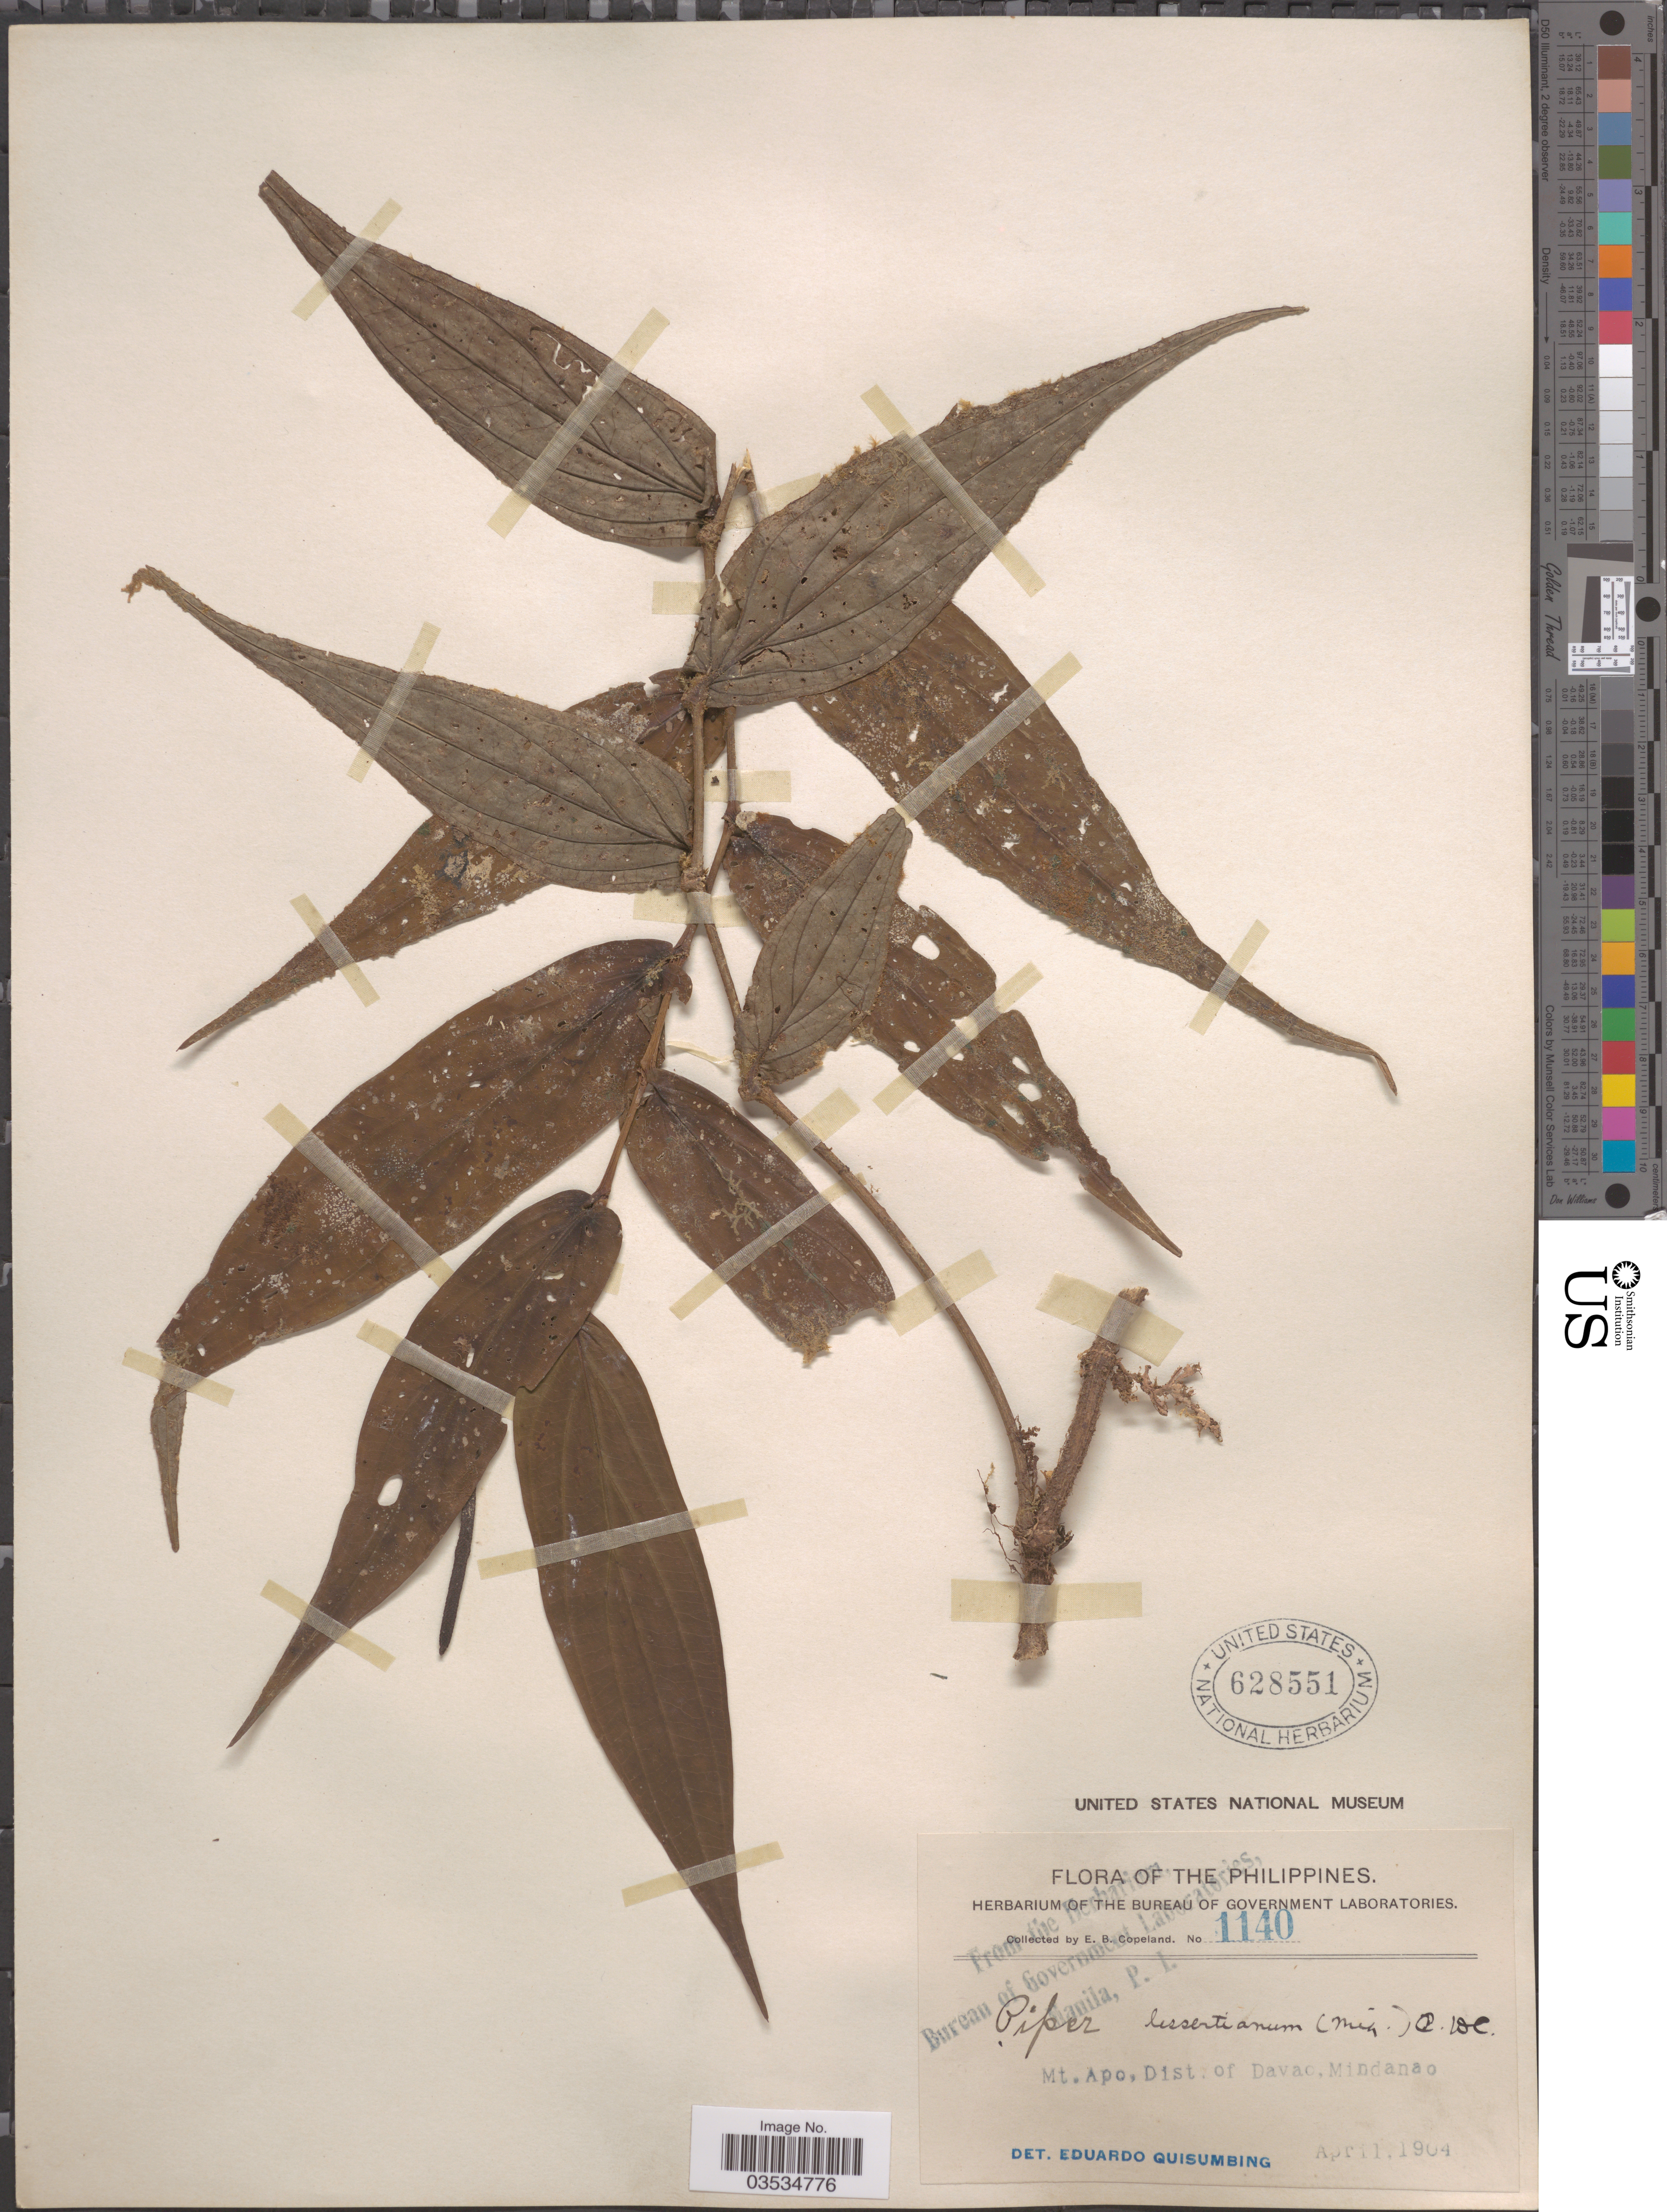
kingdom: Plantae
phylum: Tracheophyta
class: Magnoliopsida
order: Piperales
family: Piperaceae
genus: Piper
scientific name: Piper lessertianum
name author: C. DC.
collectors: E. B. Copeland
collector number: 1140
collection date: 1904-04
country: Philippines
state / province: Davao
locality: Mt. Apo, Dist. of Davao, Mindanao.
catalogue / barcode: US 628551